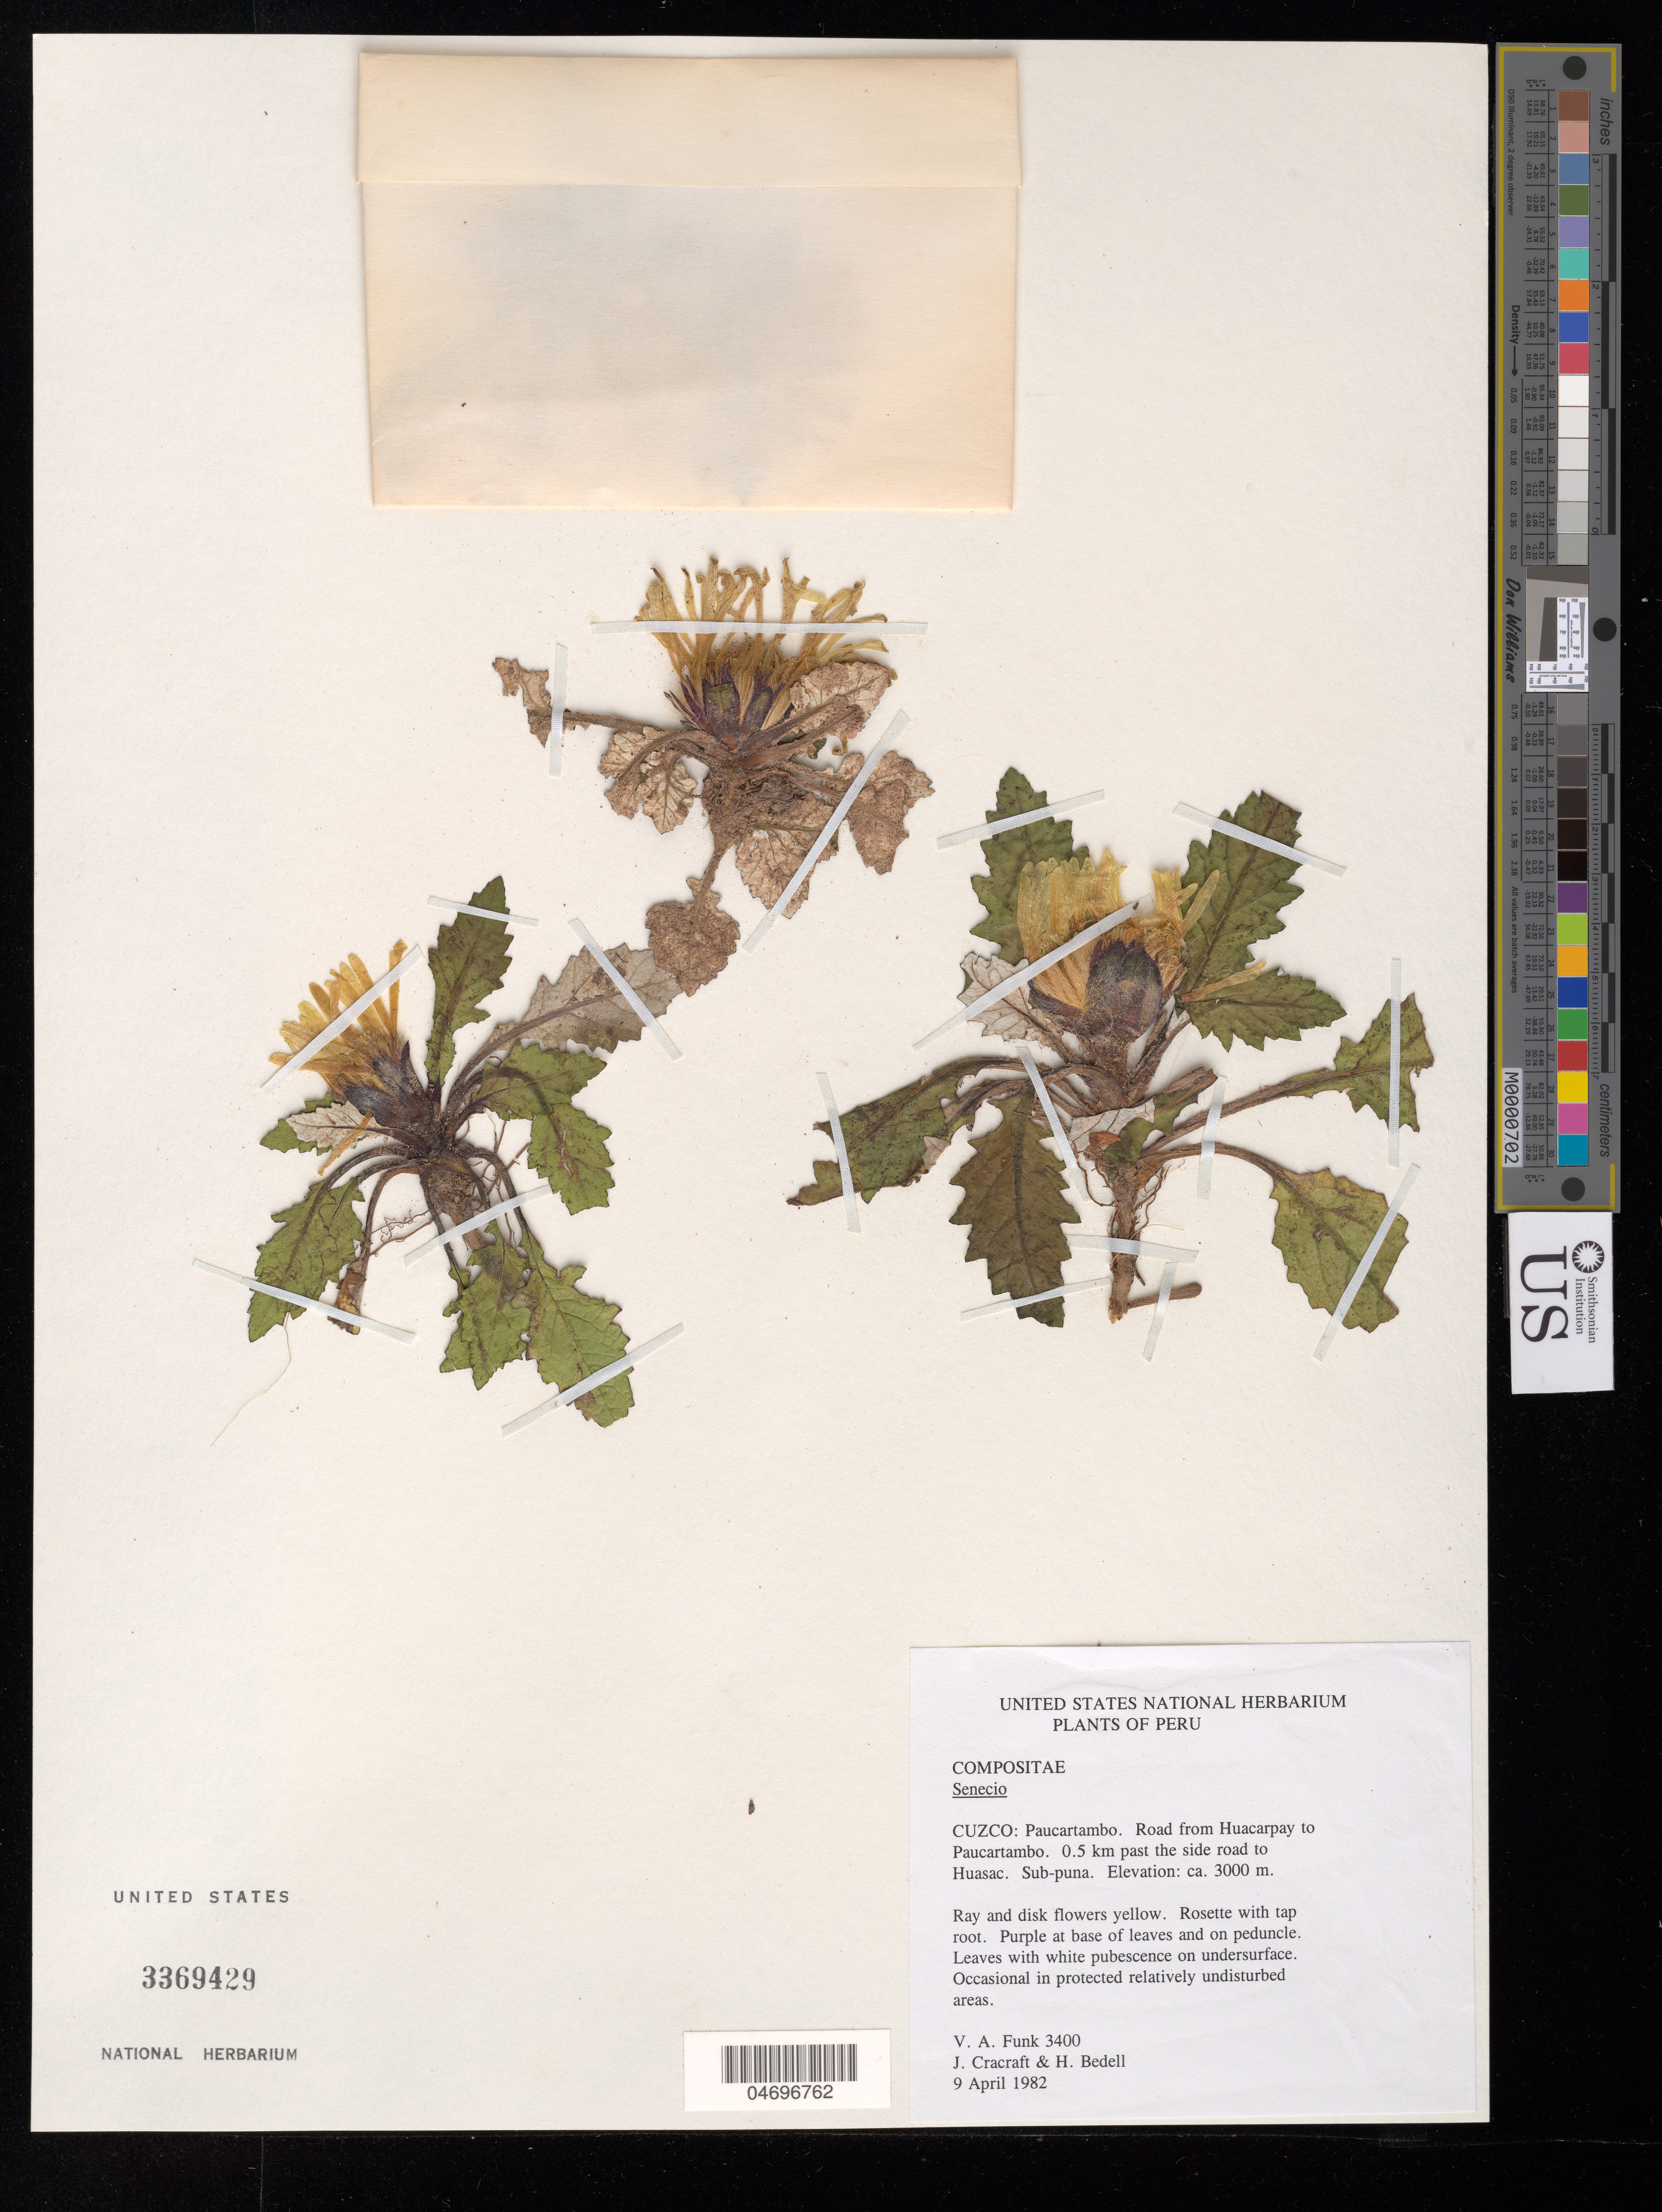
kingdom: Plantae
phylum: Tracheophyta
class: Magnoliopsida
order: Asterales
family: Asteraceae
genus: Senecio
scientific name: Senecio sp.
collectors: V. Funk, J. L. Cracraft & H. Bedell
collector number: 3400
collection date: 1982-04-09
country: Peru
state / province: Cusco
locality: Paucartambo. Road from Huacarpay to Paucartambo. 0.5 km past the side road to Huasac. Sub-puna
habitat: Occasional in protected relatively undisturbed areas. Sub-puna.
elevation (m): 3000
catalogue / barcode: US 3369429